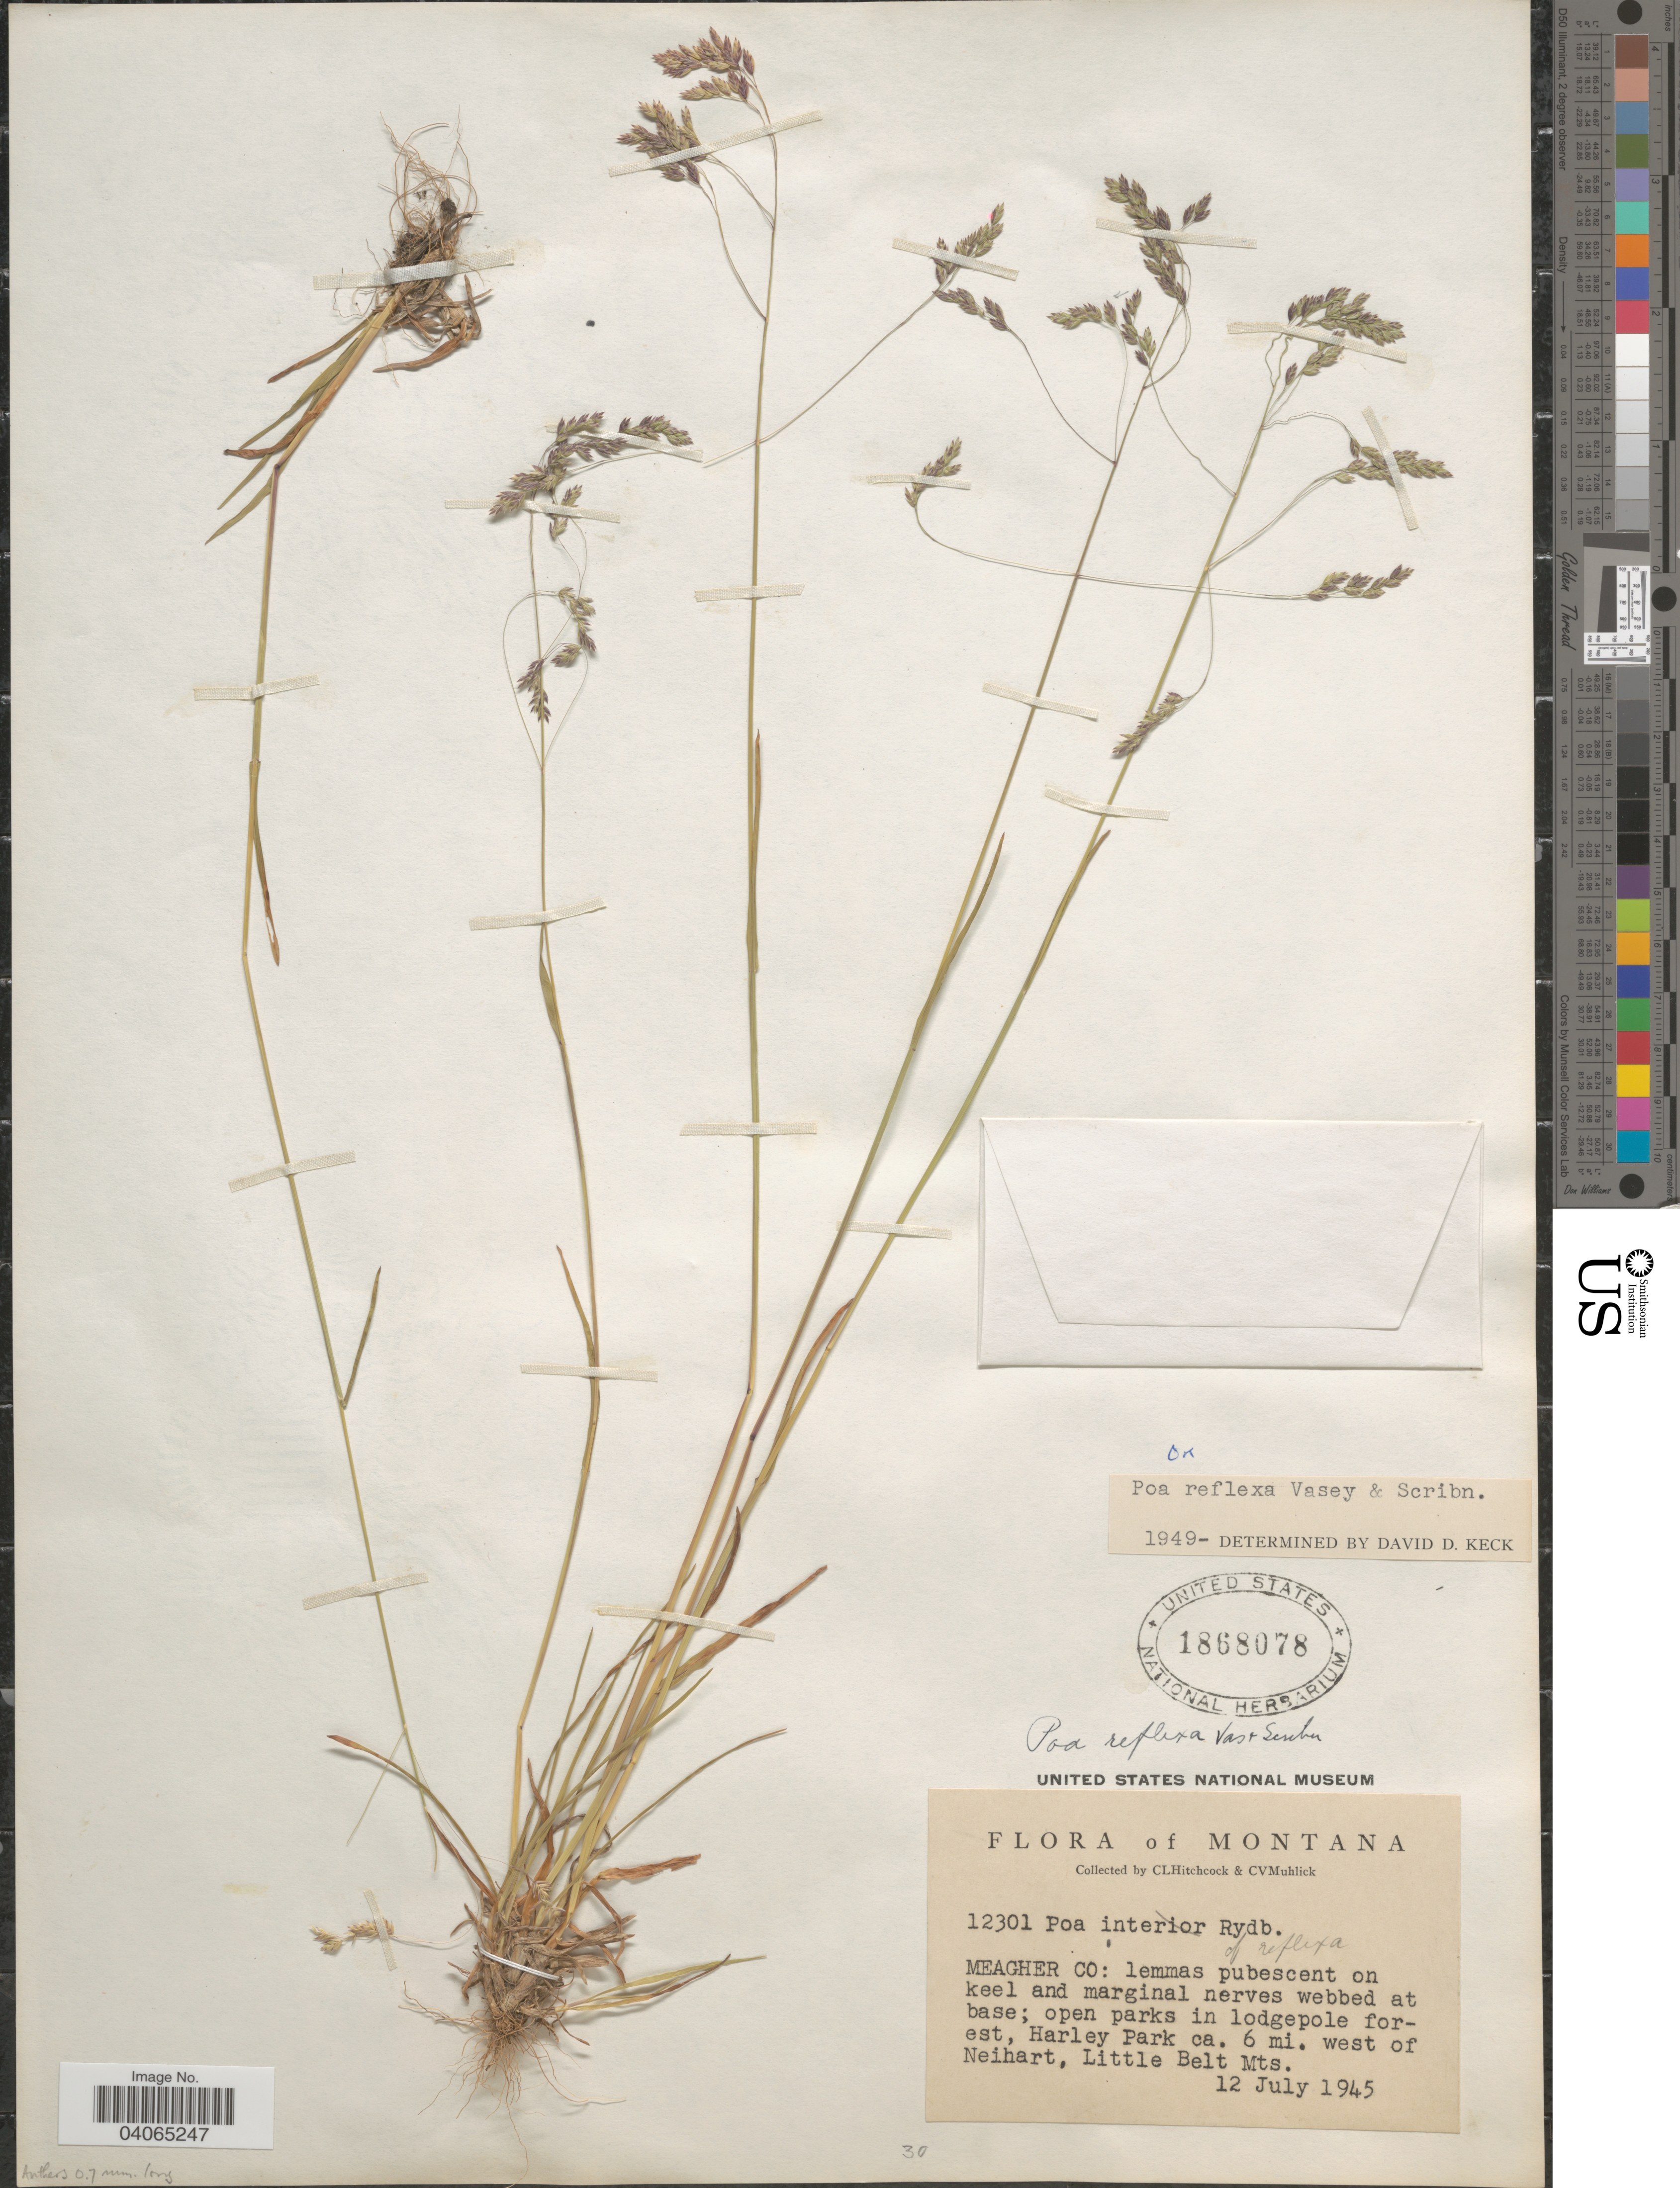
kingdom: Plantae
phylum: Tracheophyta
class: Liliopsida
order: Poales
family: Poaceae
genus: Poa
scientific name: Poa reflexa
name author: Vasey & Scribn.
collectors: C. L. Hitchcock & C. V. Muhlick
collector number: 12301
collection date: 1945-07-12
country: United States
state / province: Montana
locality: Meagher Co: open parks in lodgepole forest, Harley Park ca. 6 mi. west of Neihart, Little Belt Mts.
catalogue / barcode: US 1868078